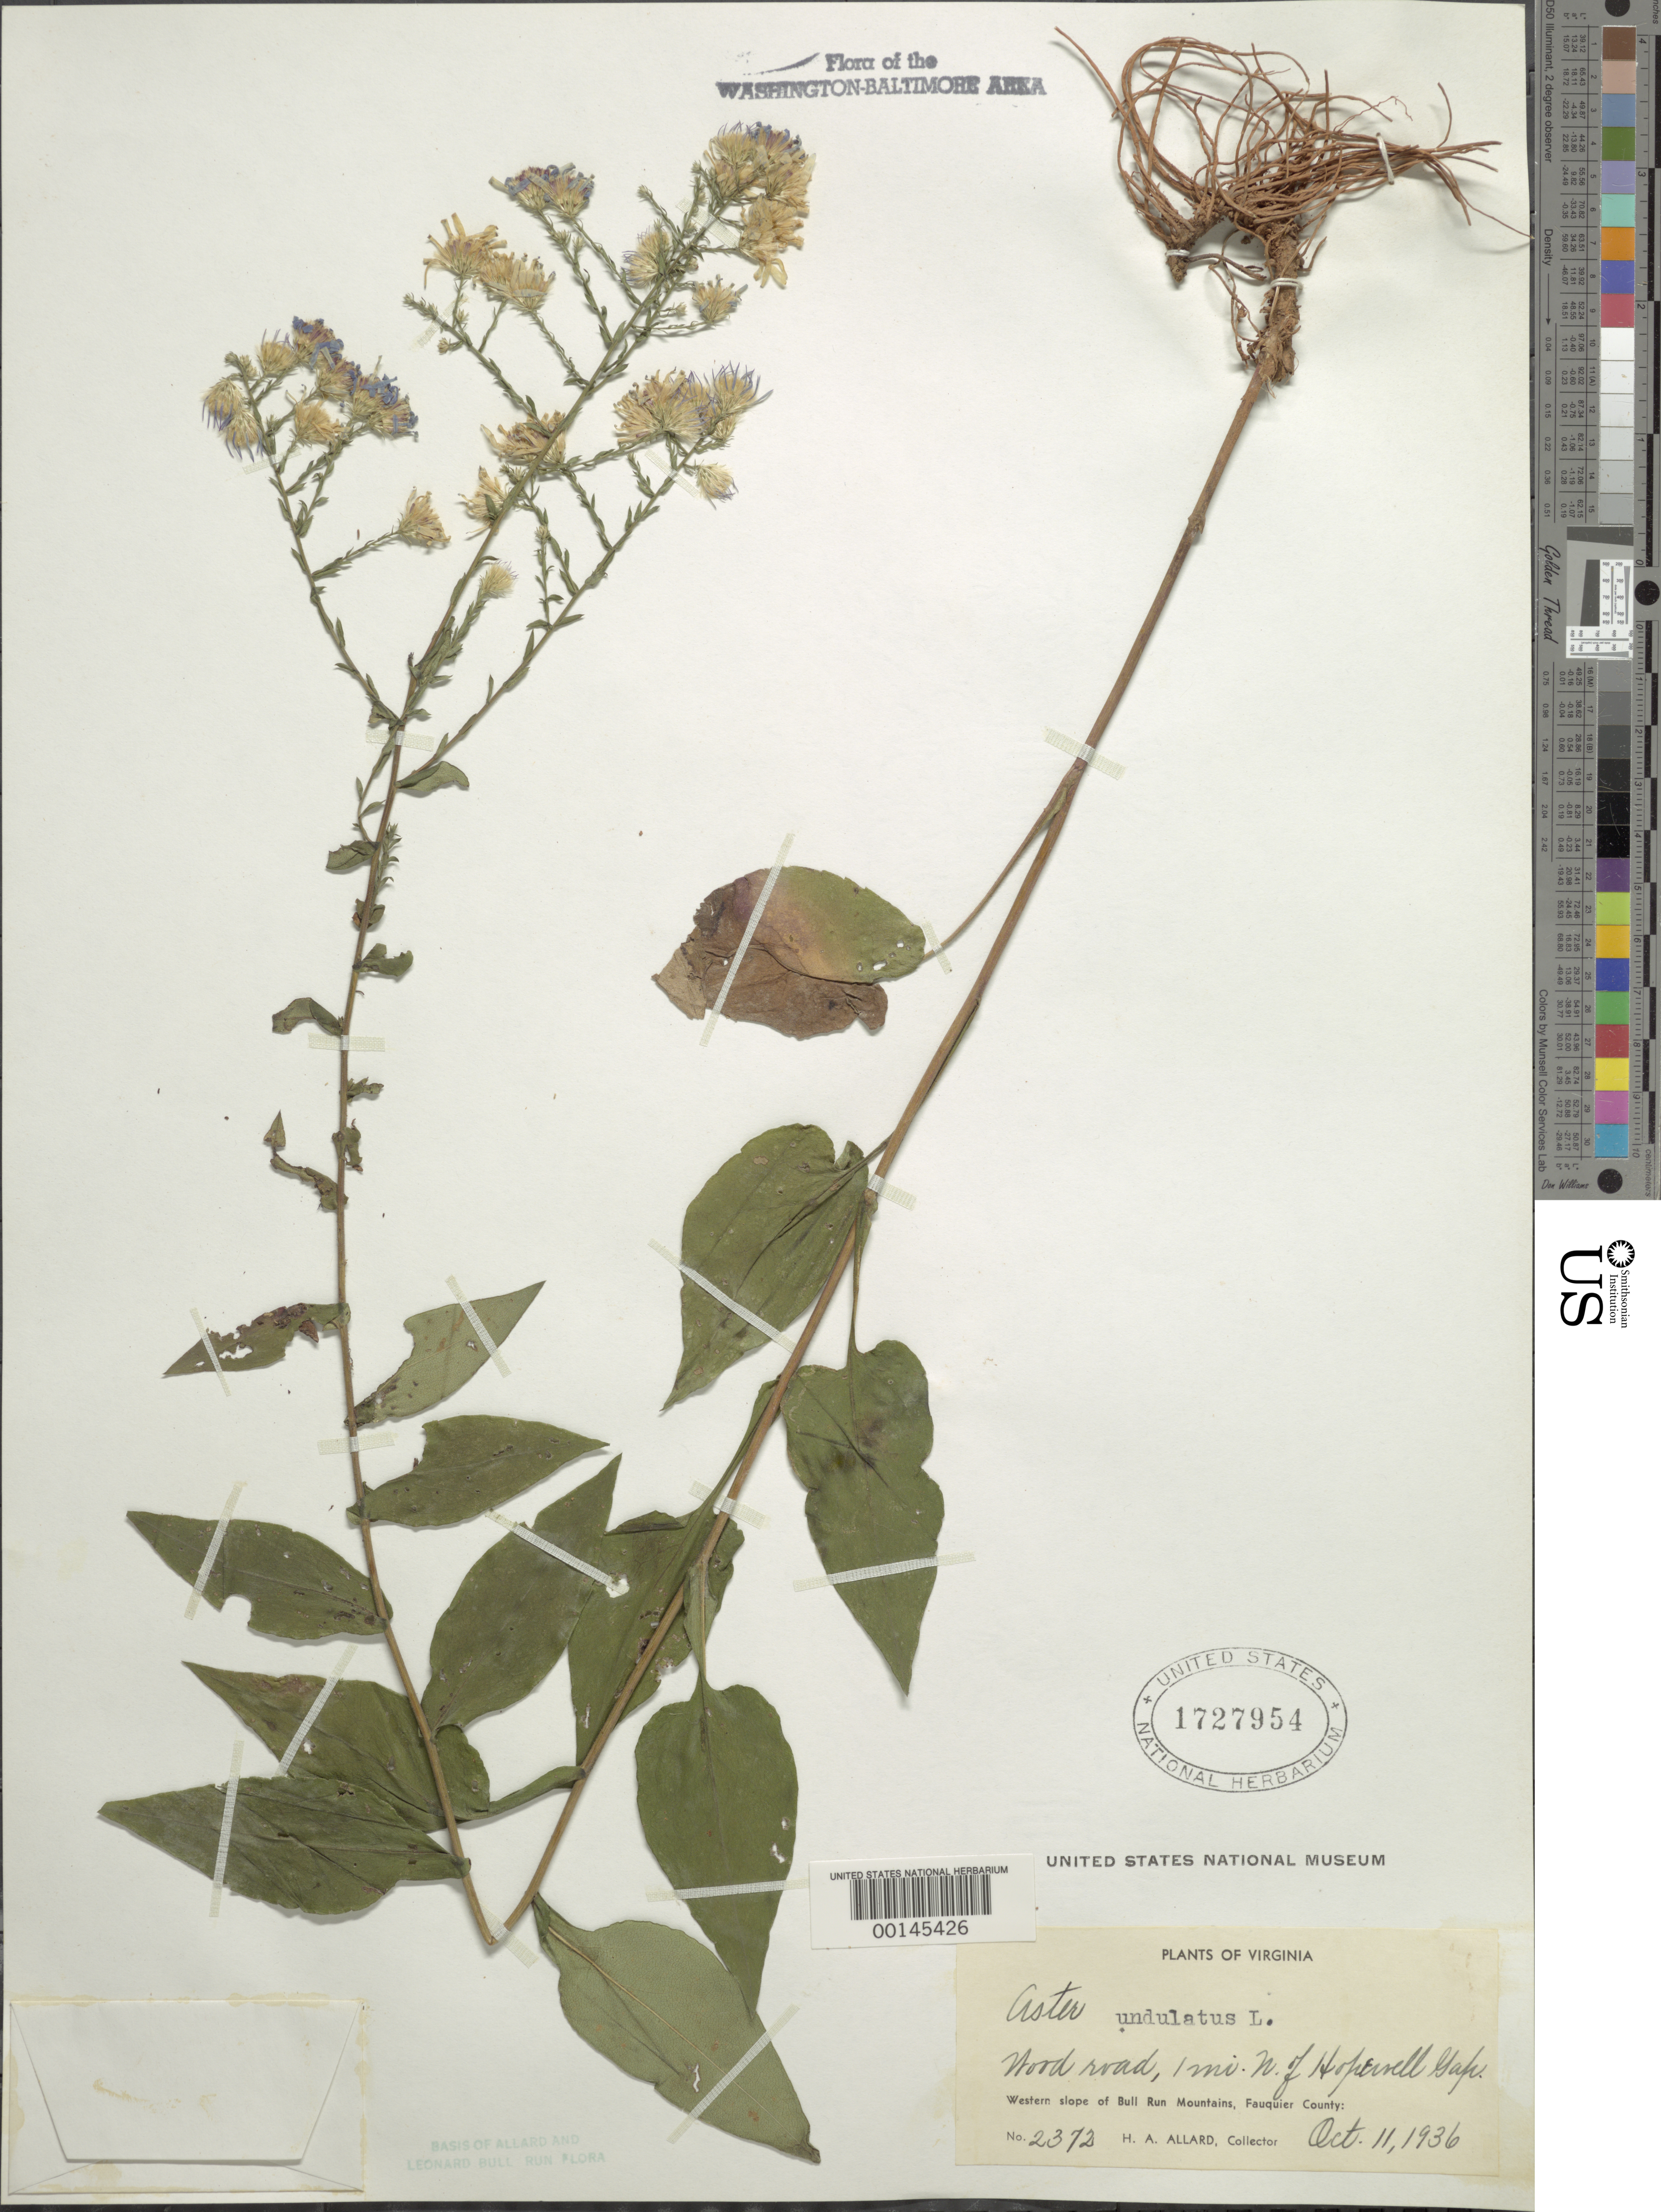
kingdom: Plantae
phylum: Tracheophyta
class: Magnoliopsida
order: Asterales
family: Asteraceae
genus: Symphyotrichum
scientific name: Symphyotrichum undulatum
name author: (L.) G.L. Nesom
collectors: H. A. Allard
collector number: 2372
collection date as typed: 11 Oct 1936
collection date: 1936-10-11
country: United States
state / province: Virginia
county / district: Fauquier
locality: North of Hopewell Gap western slope of Bull Run Mountains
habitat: Wood road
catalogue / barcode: US 1727954